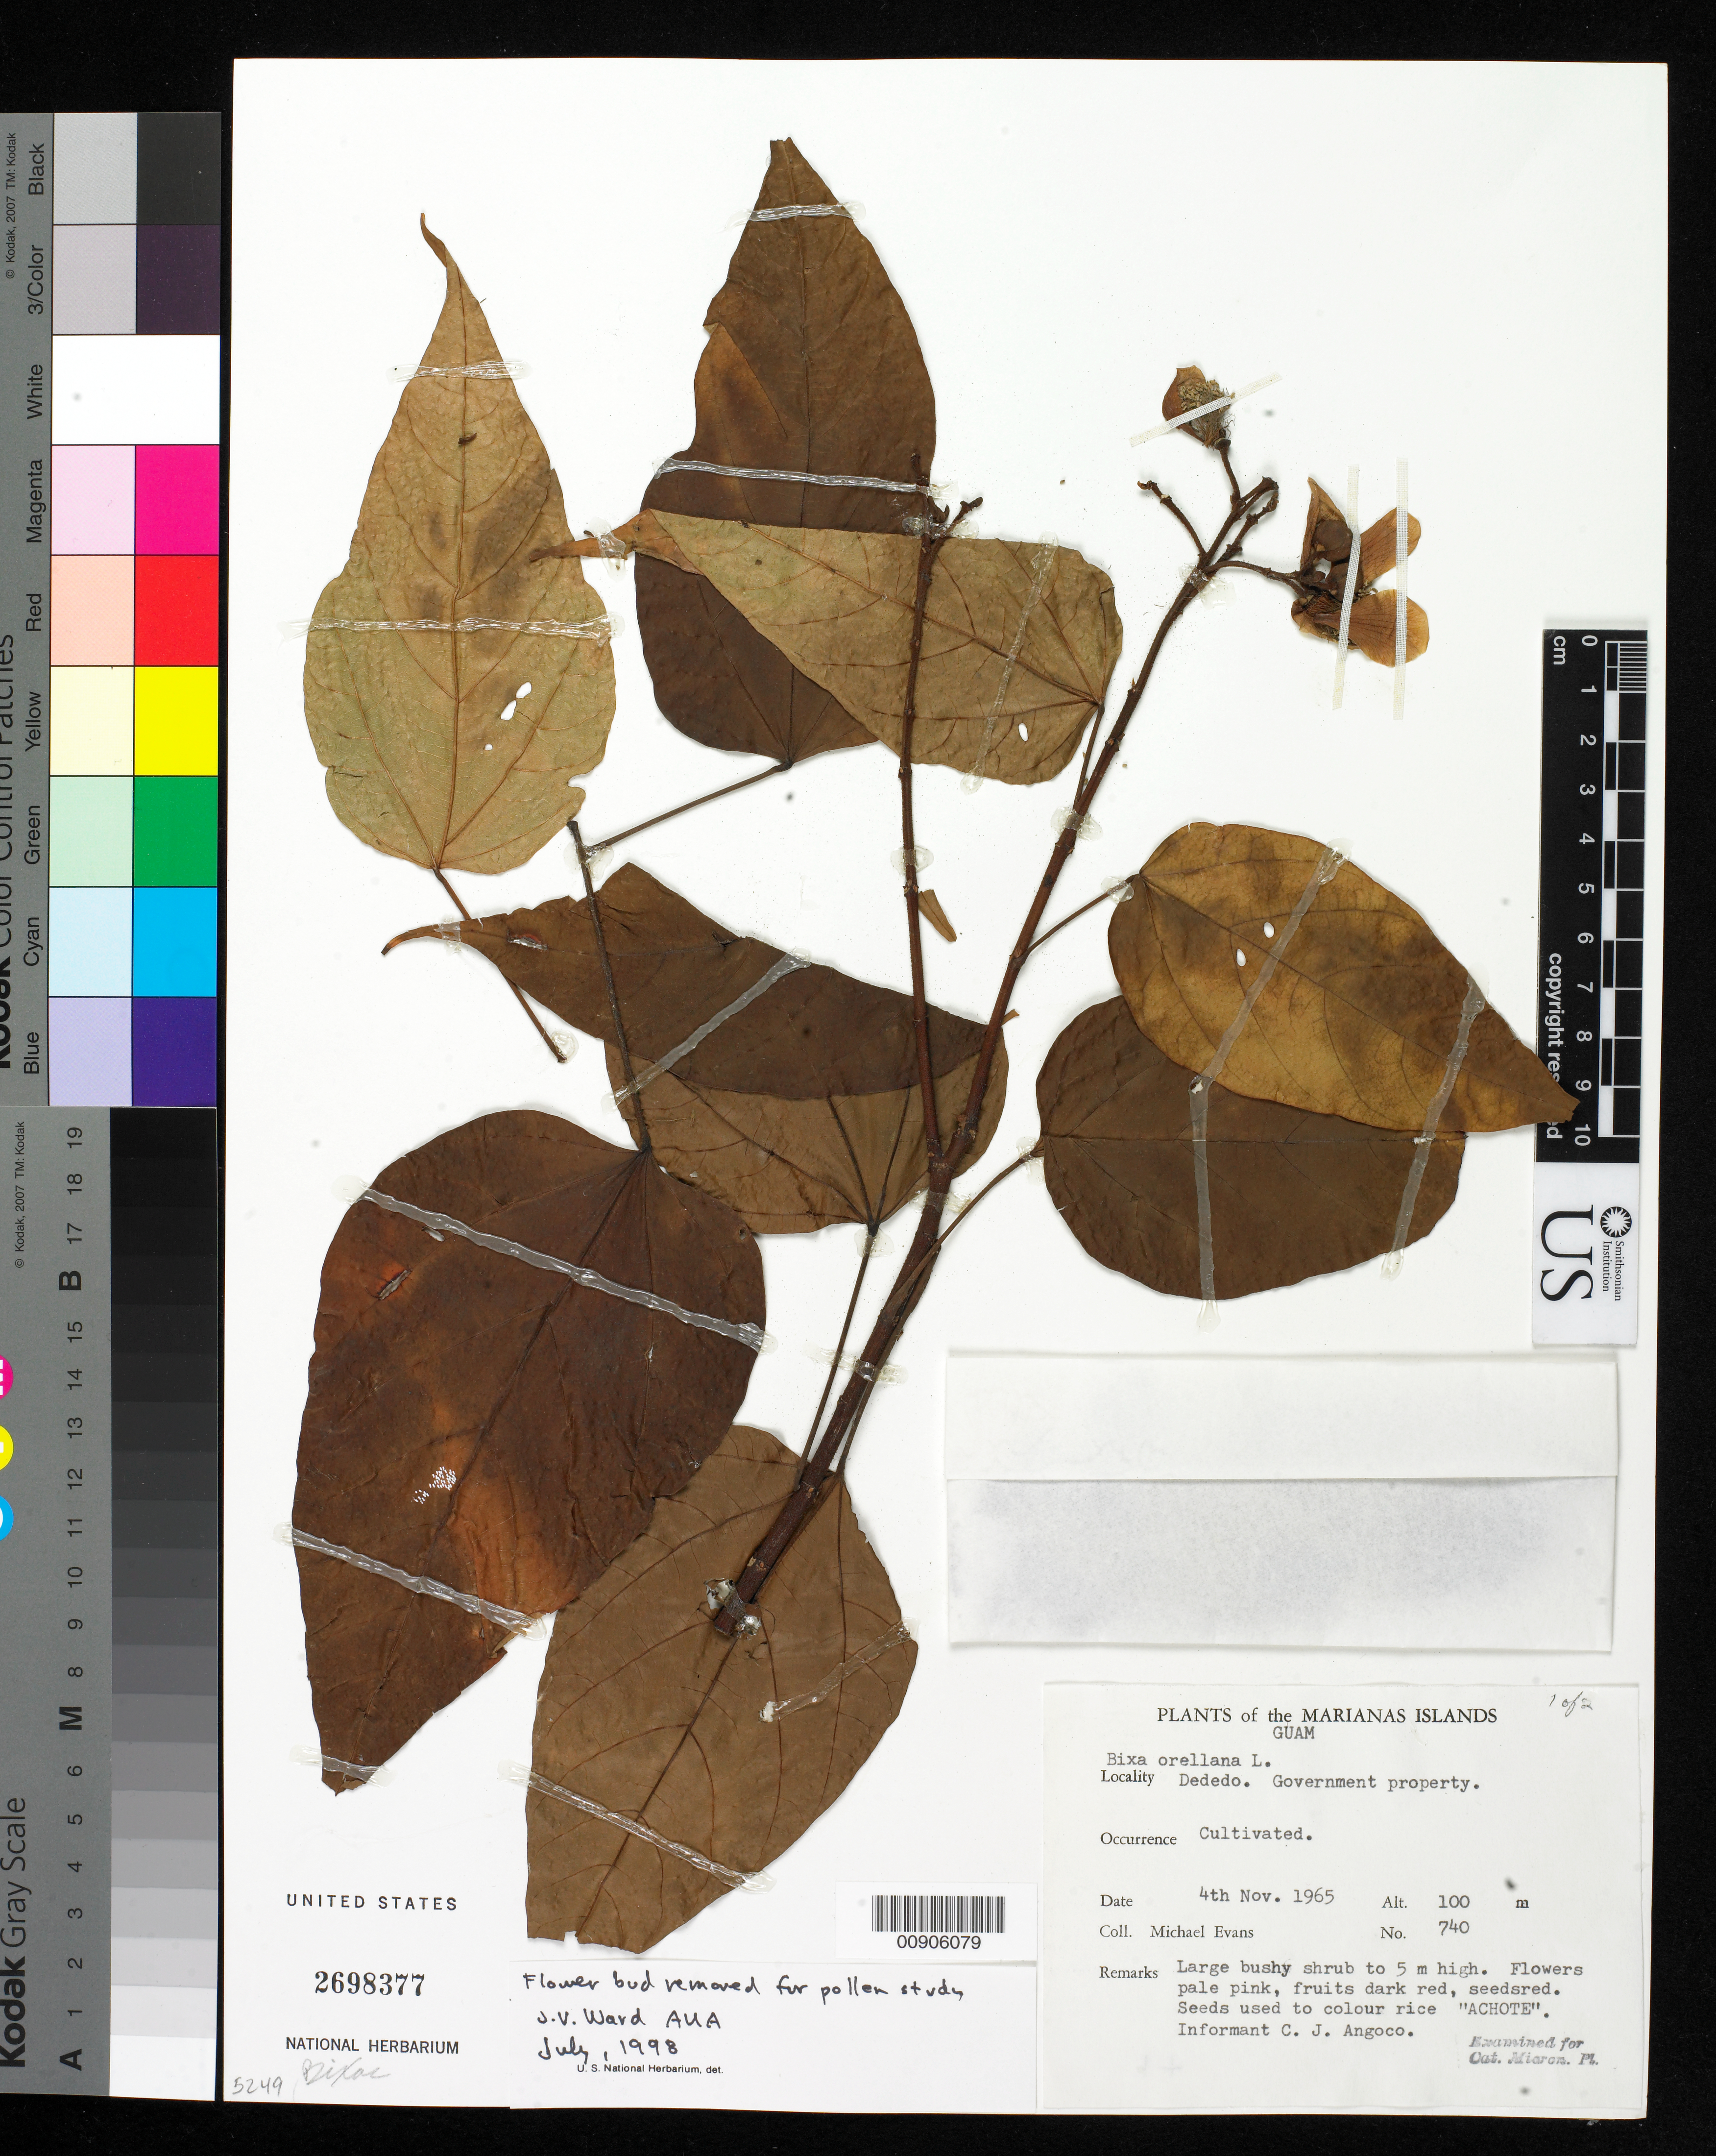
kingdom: Plantae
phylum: Tracheophyta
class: Magnoliopsida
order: Malvales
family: Bixaceae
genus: Bixa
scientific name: Bixa orellana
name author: L.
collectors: R. J. Rodin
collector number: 740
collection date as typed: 24 Dec 1944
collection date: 1944-12-24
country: Guam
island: Guam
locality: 4 miles east of Agana.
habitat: Planted near houses.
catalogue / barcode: US 2698377